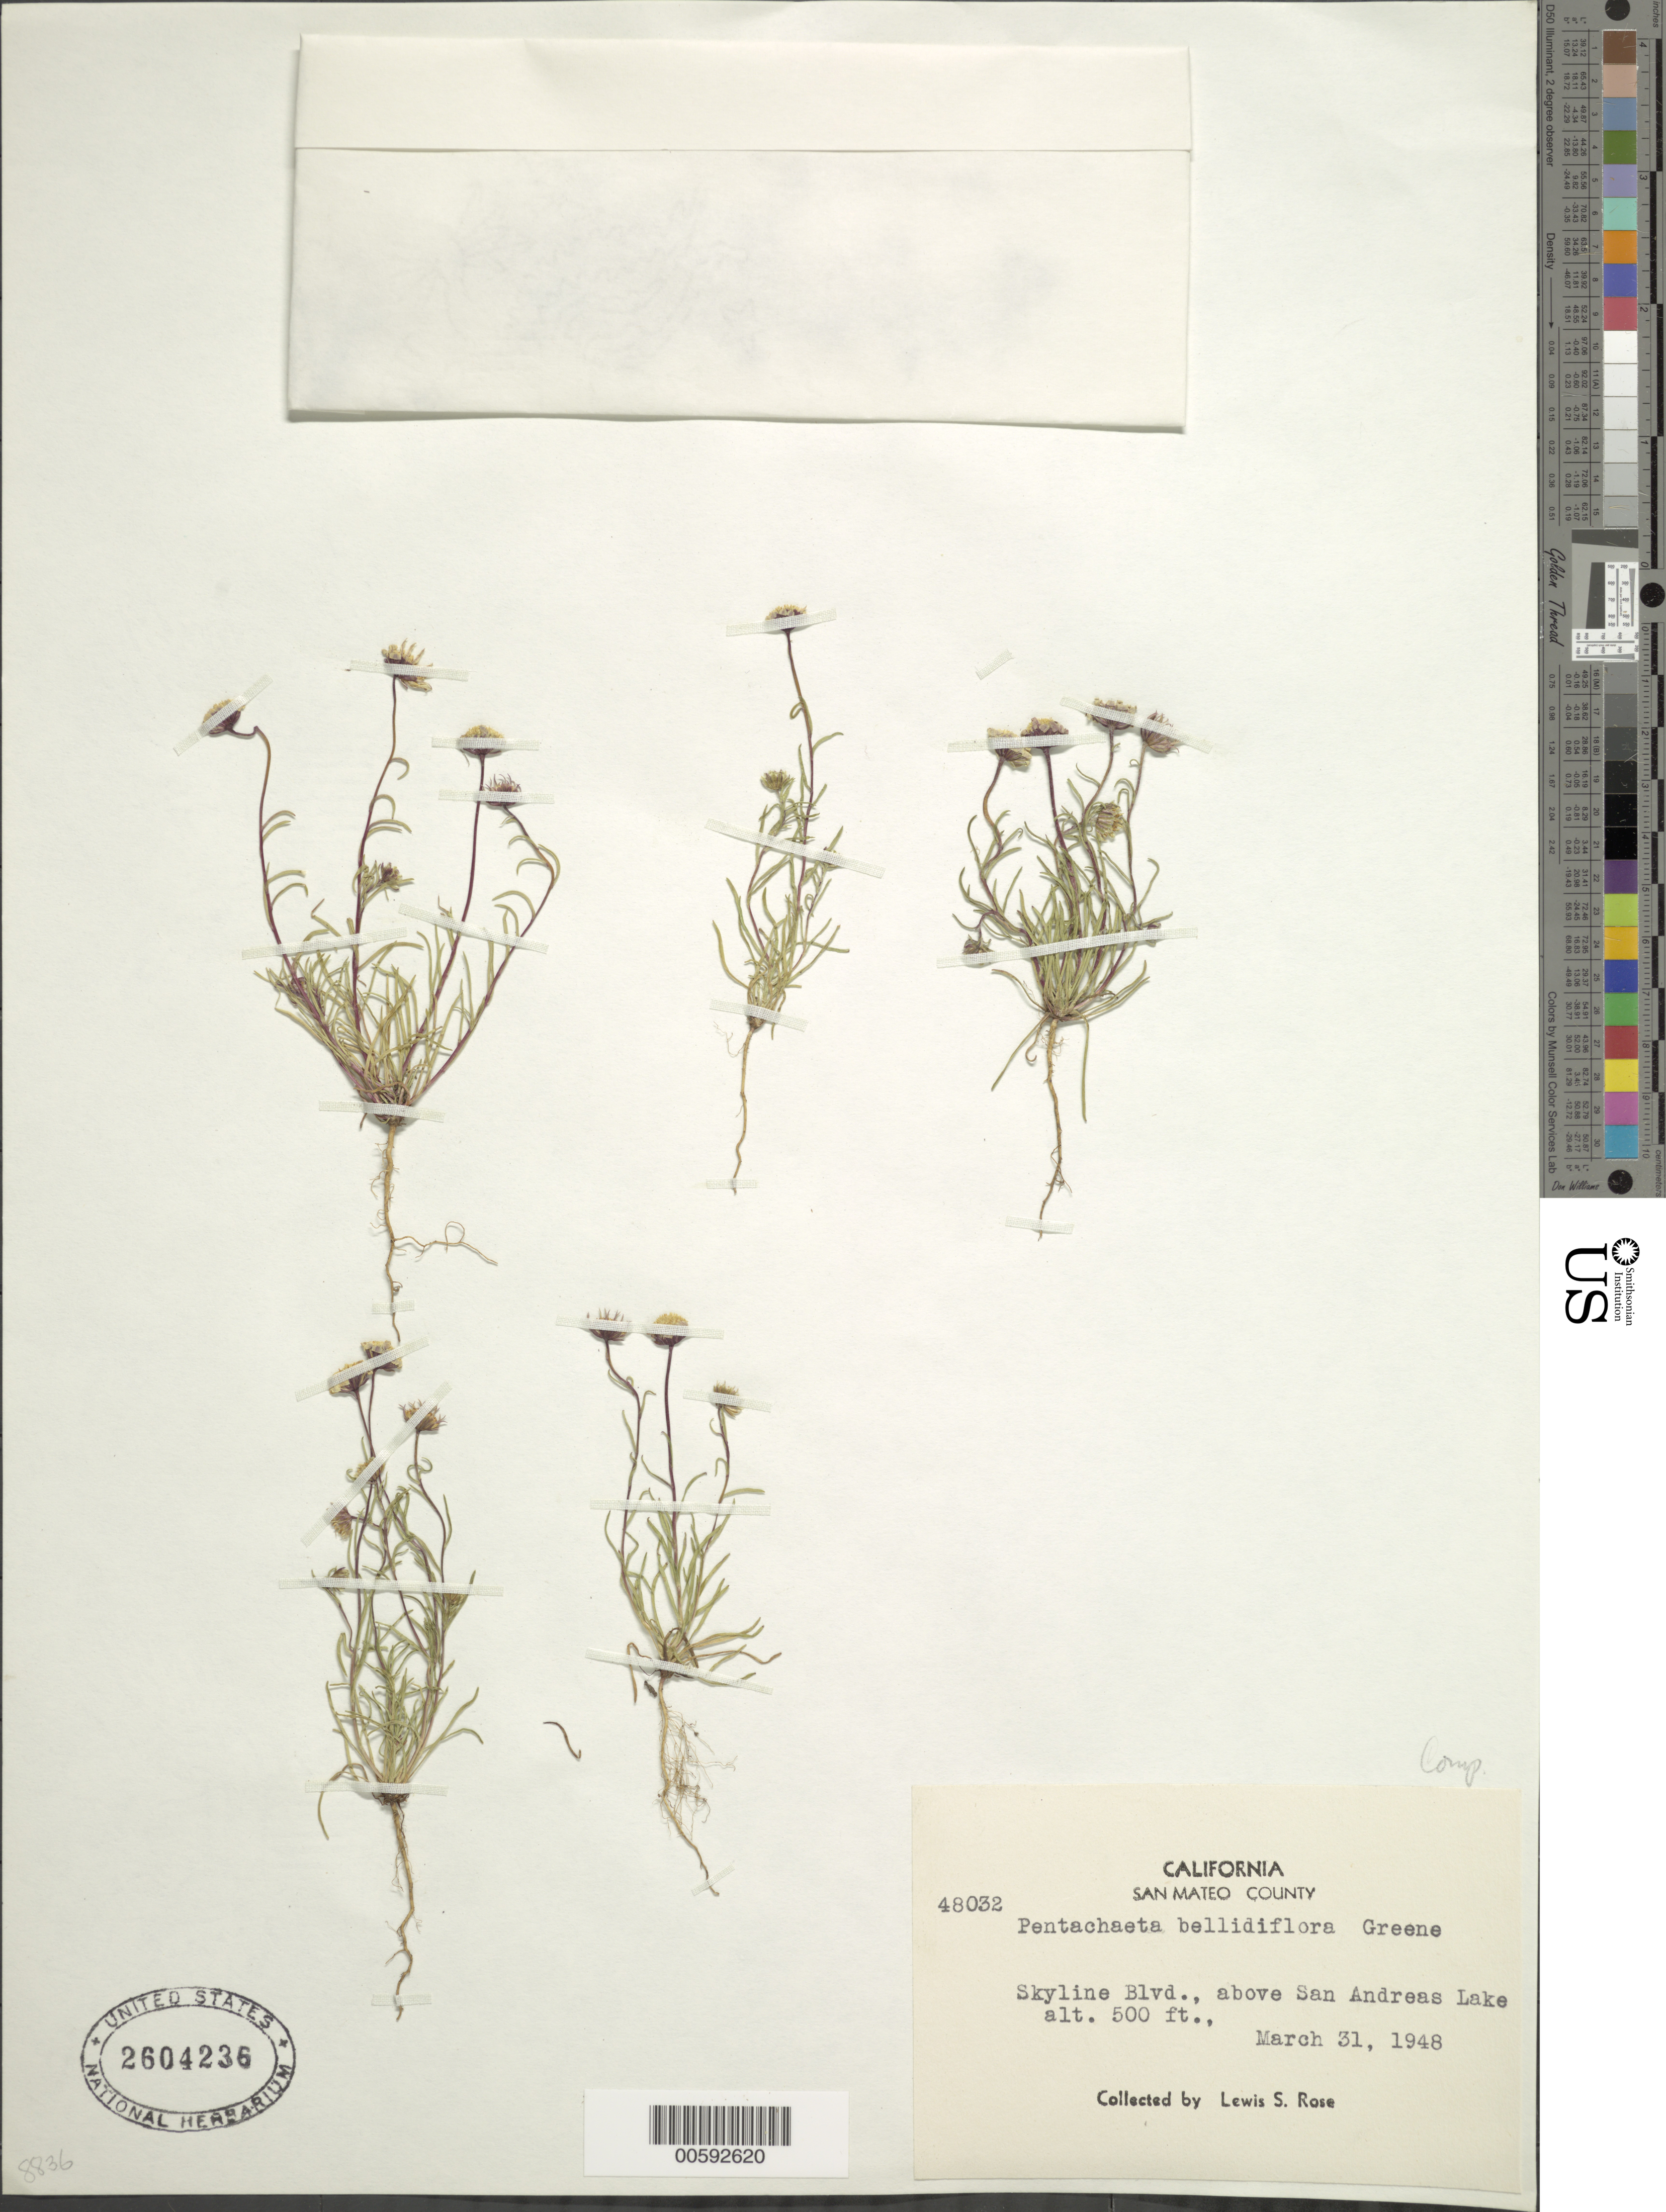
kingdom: Plantae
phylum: Tracheophyta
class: Magnoliopsida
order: Asterales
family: Asteraceae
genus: Pentachaeta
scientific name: Pentachaeta bellidiflora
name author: Greene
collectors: L. S. Rose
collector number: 48032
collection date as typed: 31 Mar 1948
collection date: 1948-03-31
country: United States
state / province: California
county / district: San Mateo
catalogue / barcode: US 2604236